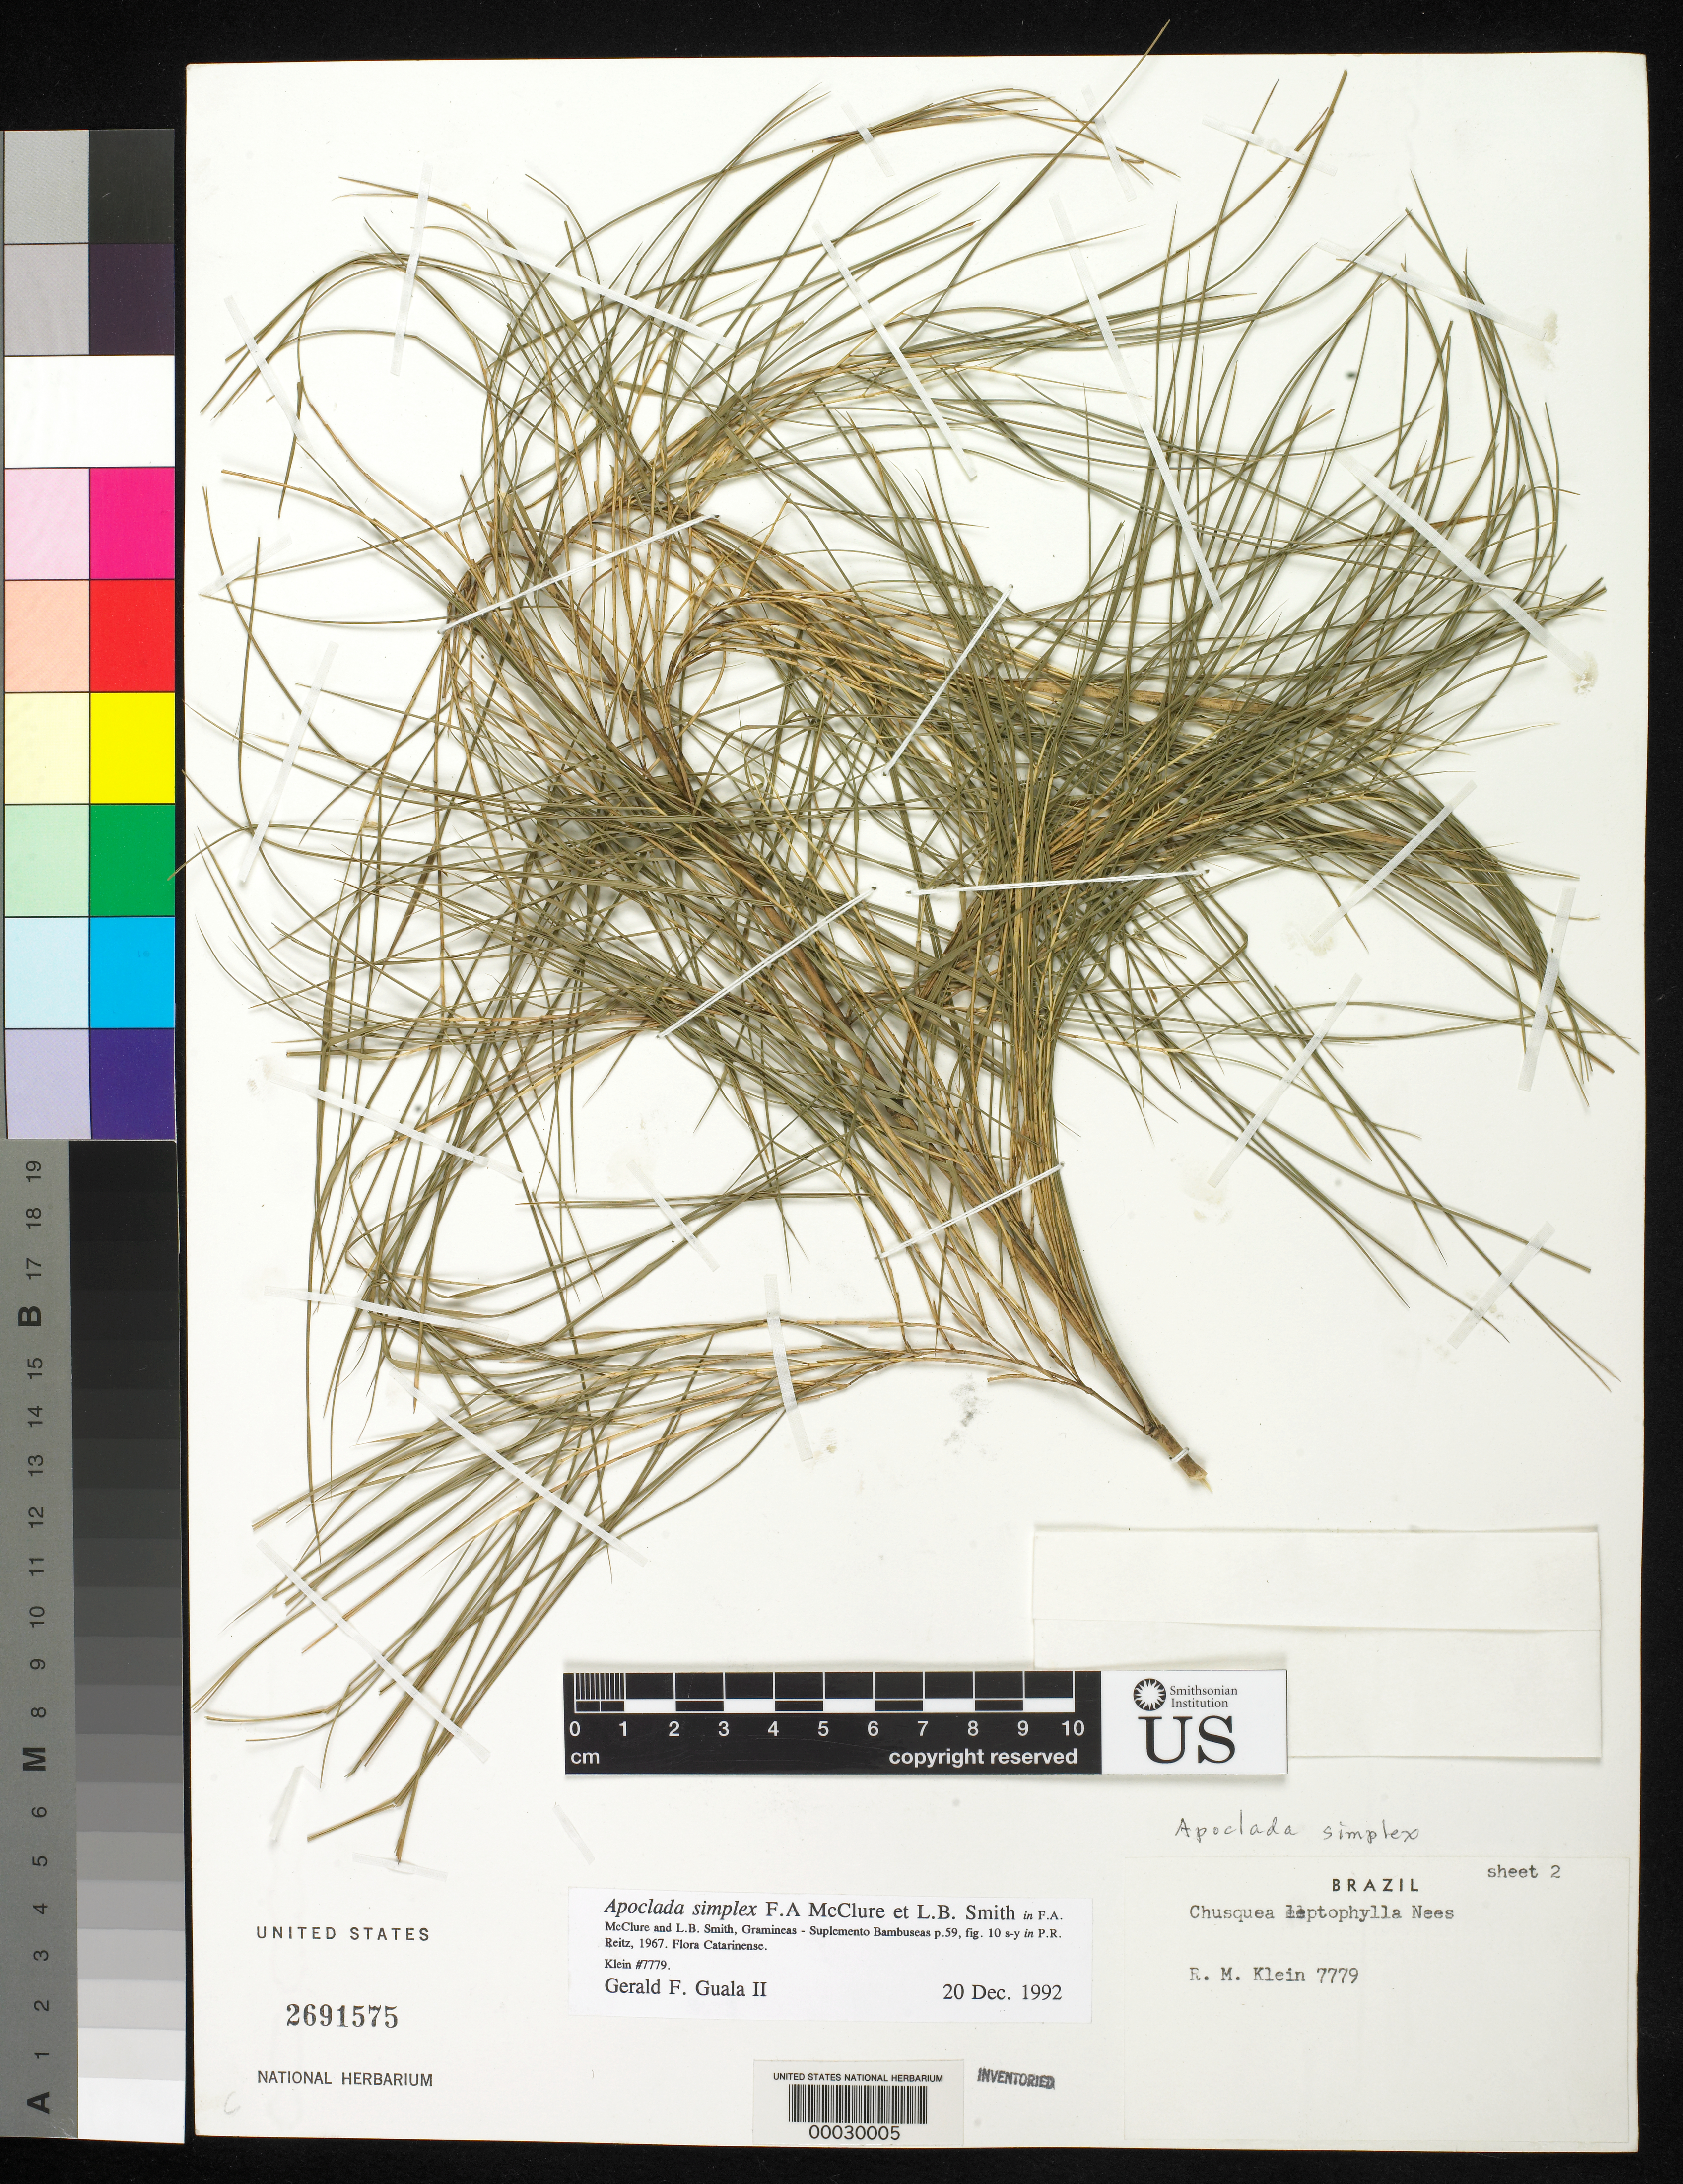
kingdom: Plantae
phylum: Tracheophyta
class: Liliopsida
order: Poales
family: Poaceae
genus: Apoclada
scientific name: Apoclada simplex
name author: McClure & L.B. Sm. in Reitz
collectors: R. M. Klein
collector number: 7779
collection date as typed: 13 Jul 1968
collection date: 1968-07-13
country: Brazil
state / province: Santa Catarina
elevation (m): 900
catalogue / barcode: US 2691575